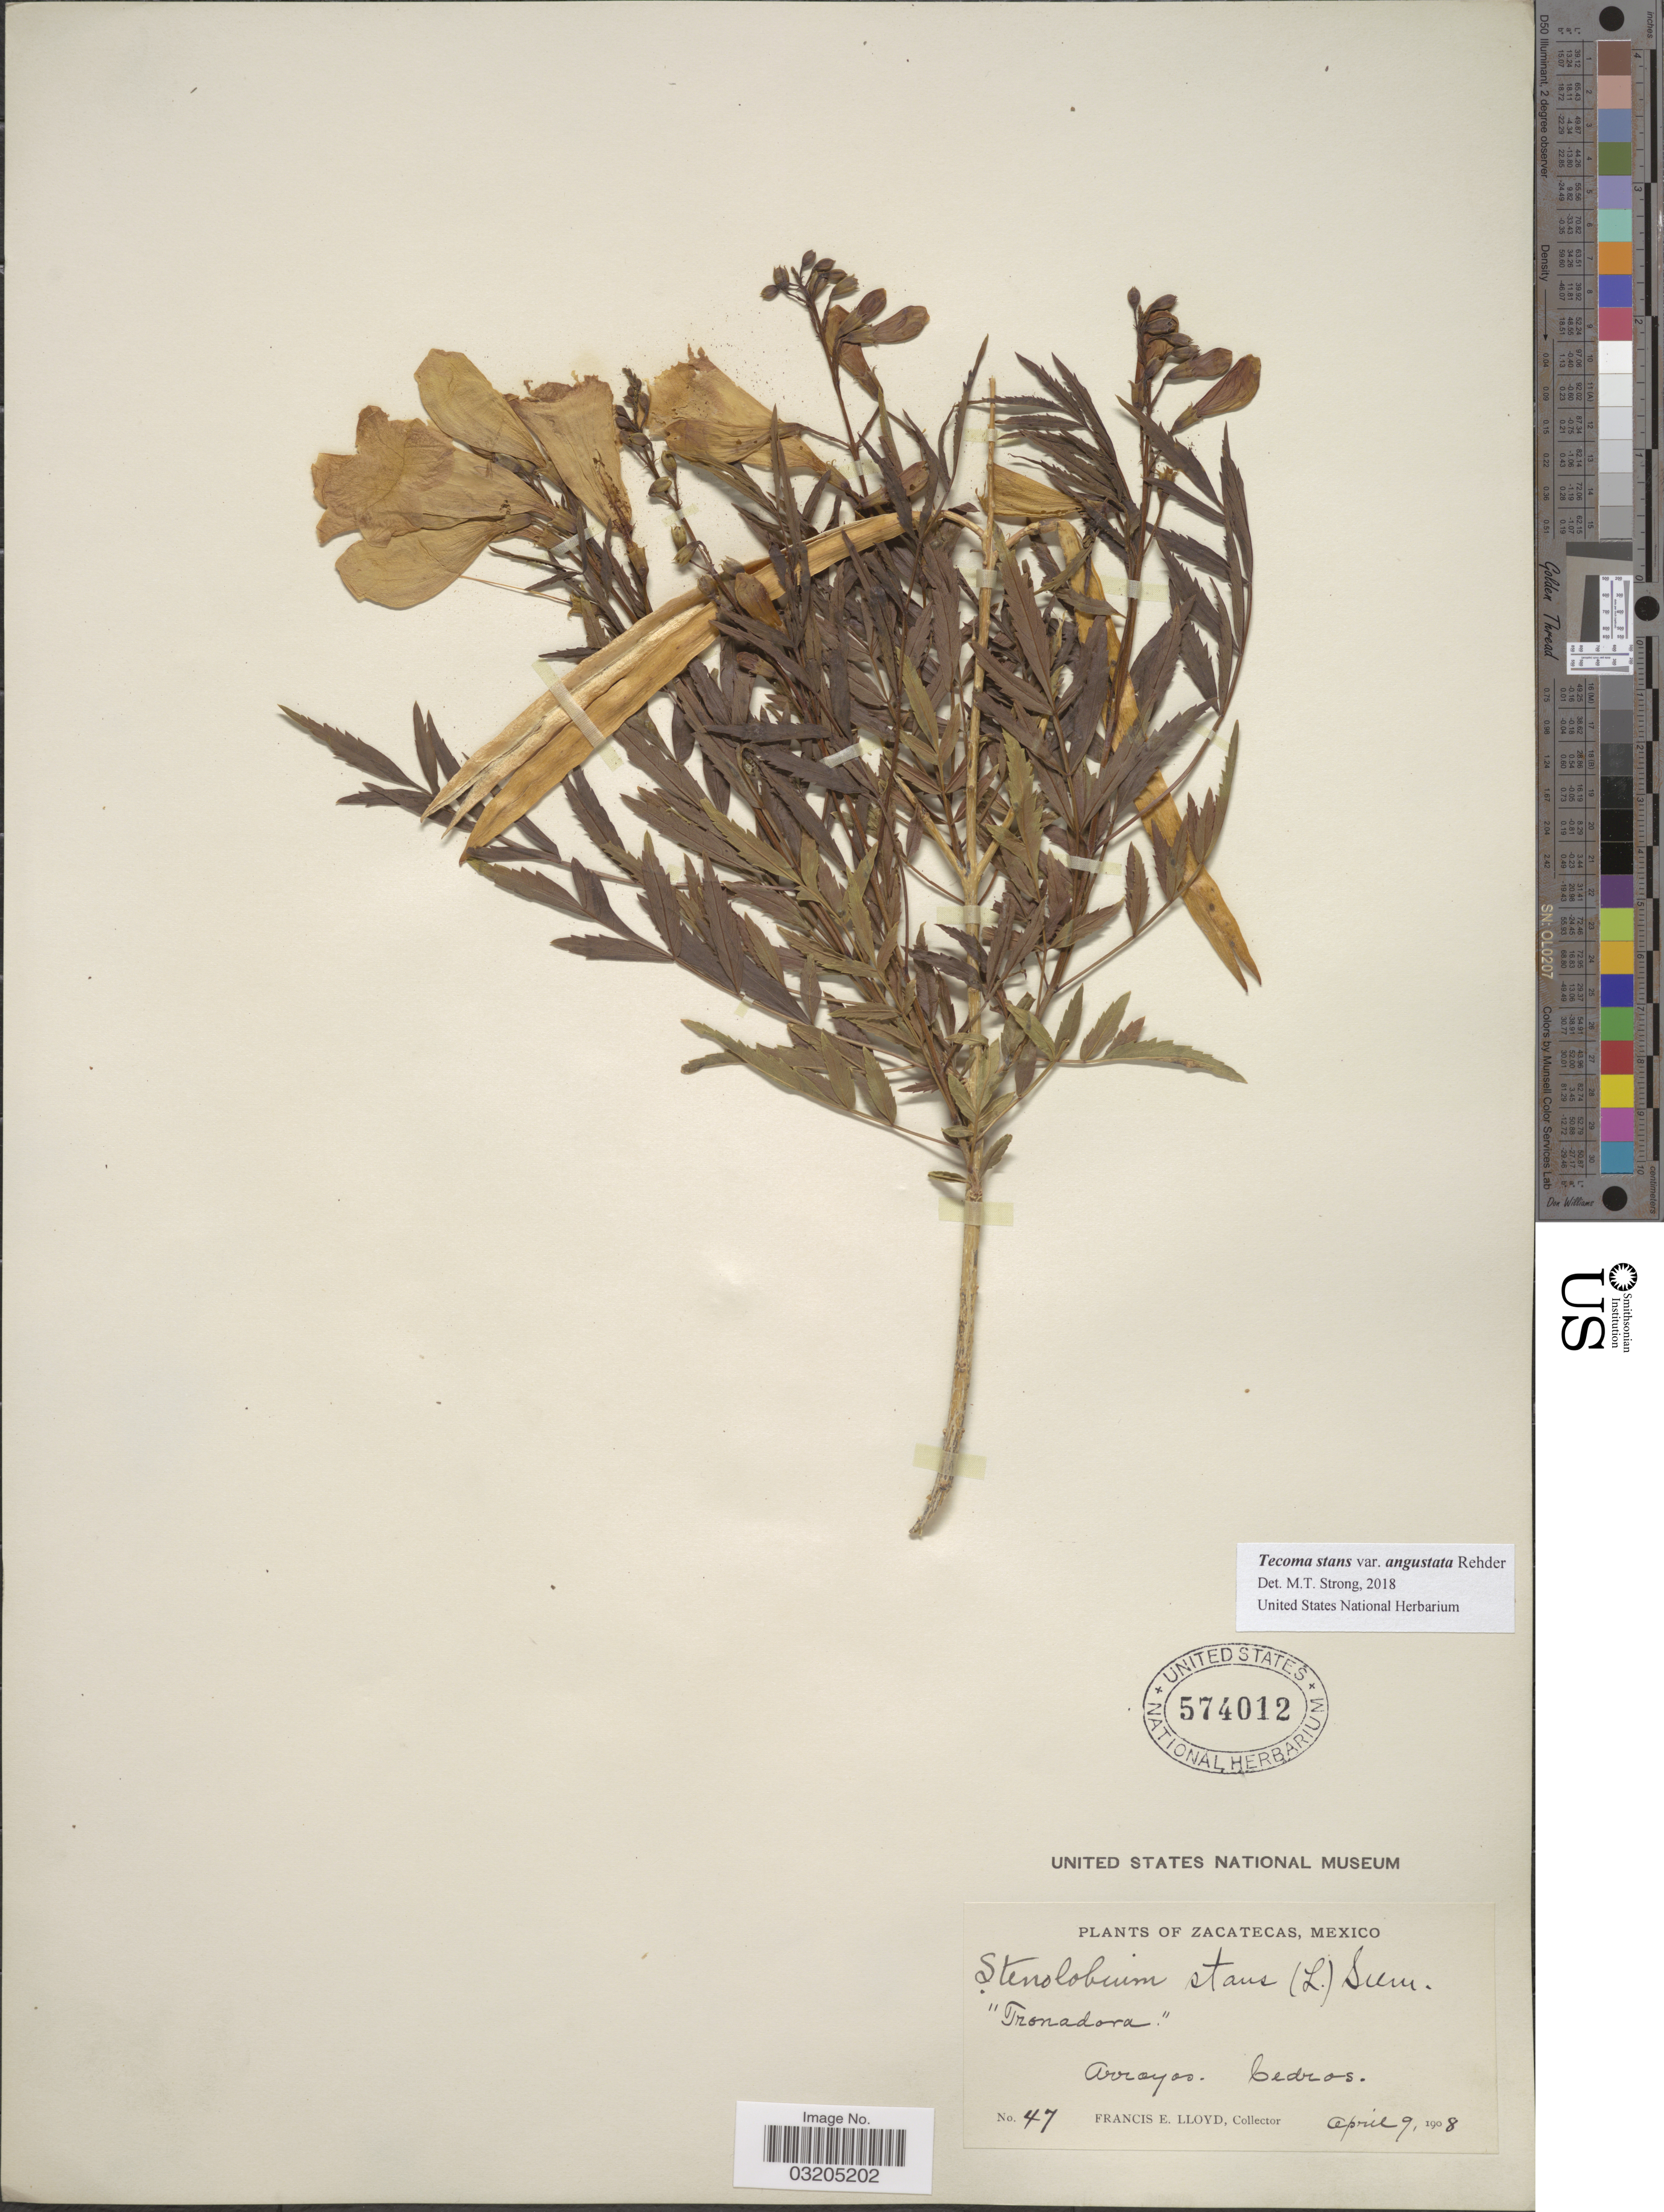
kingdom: Plantae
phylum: Tracheophyta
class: Magnoliopsida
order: Lamiales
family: Bignoniaceae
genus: Tecoma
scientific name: Tecoma stans var. angustata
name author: Rehder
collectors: Lloyd, C. E.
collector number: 47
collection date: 1908-04-09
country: Mexico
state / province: Zacatecas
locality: Arroyos. Cedros.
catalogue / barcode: US 574012